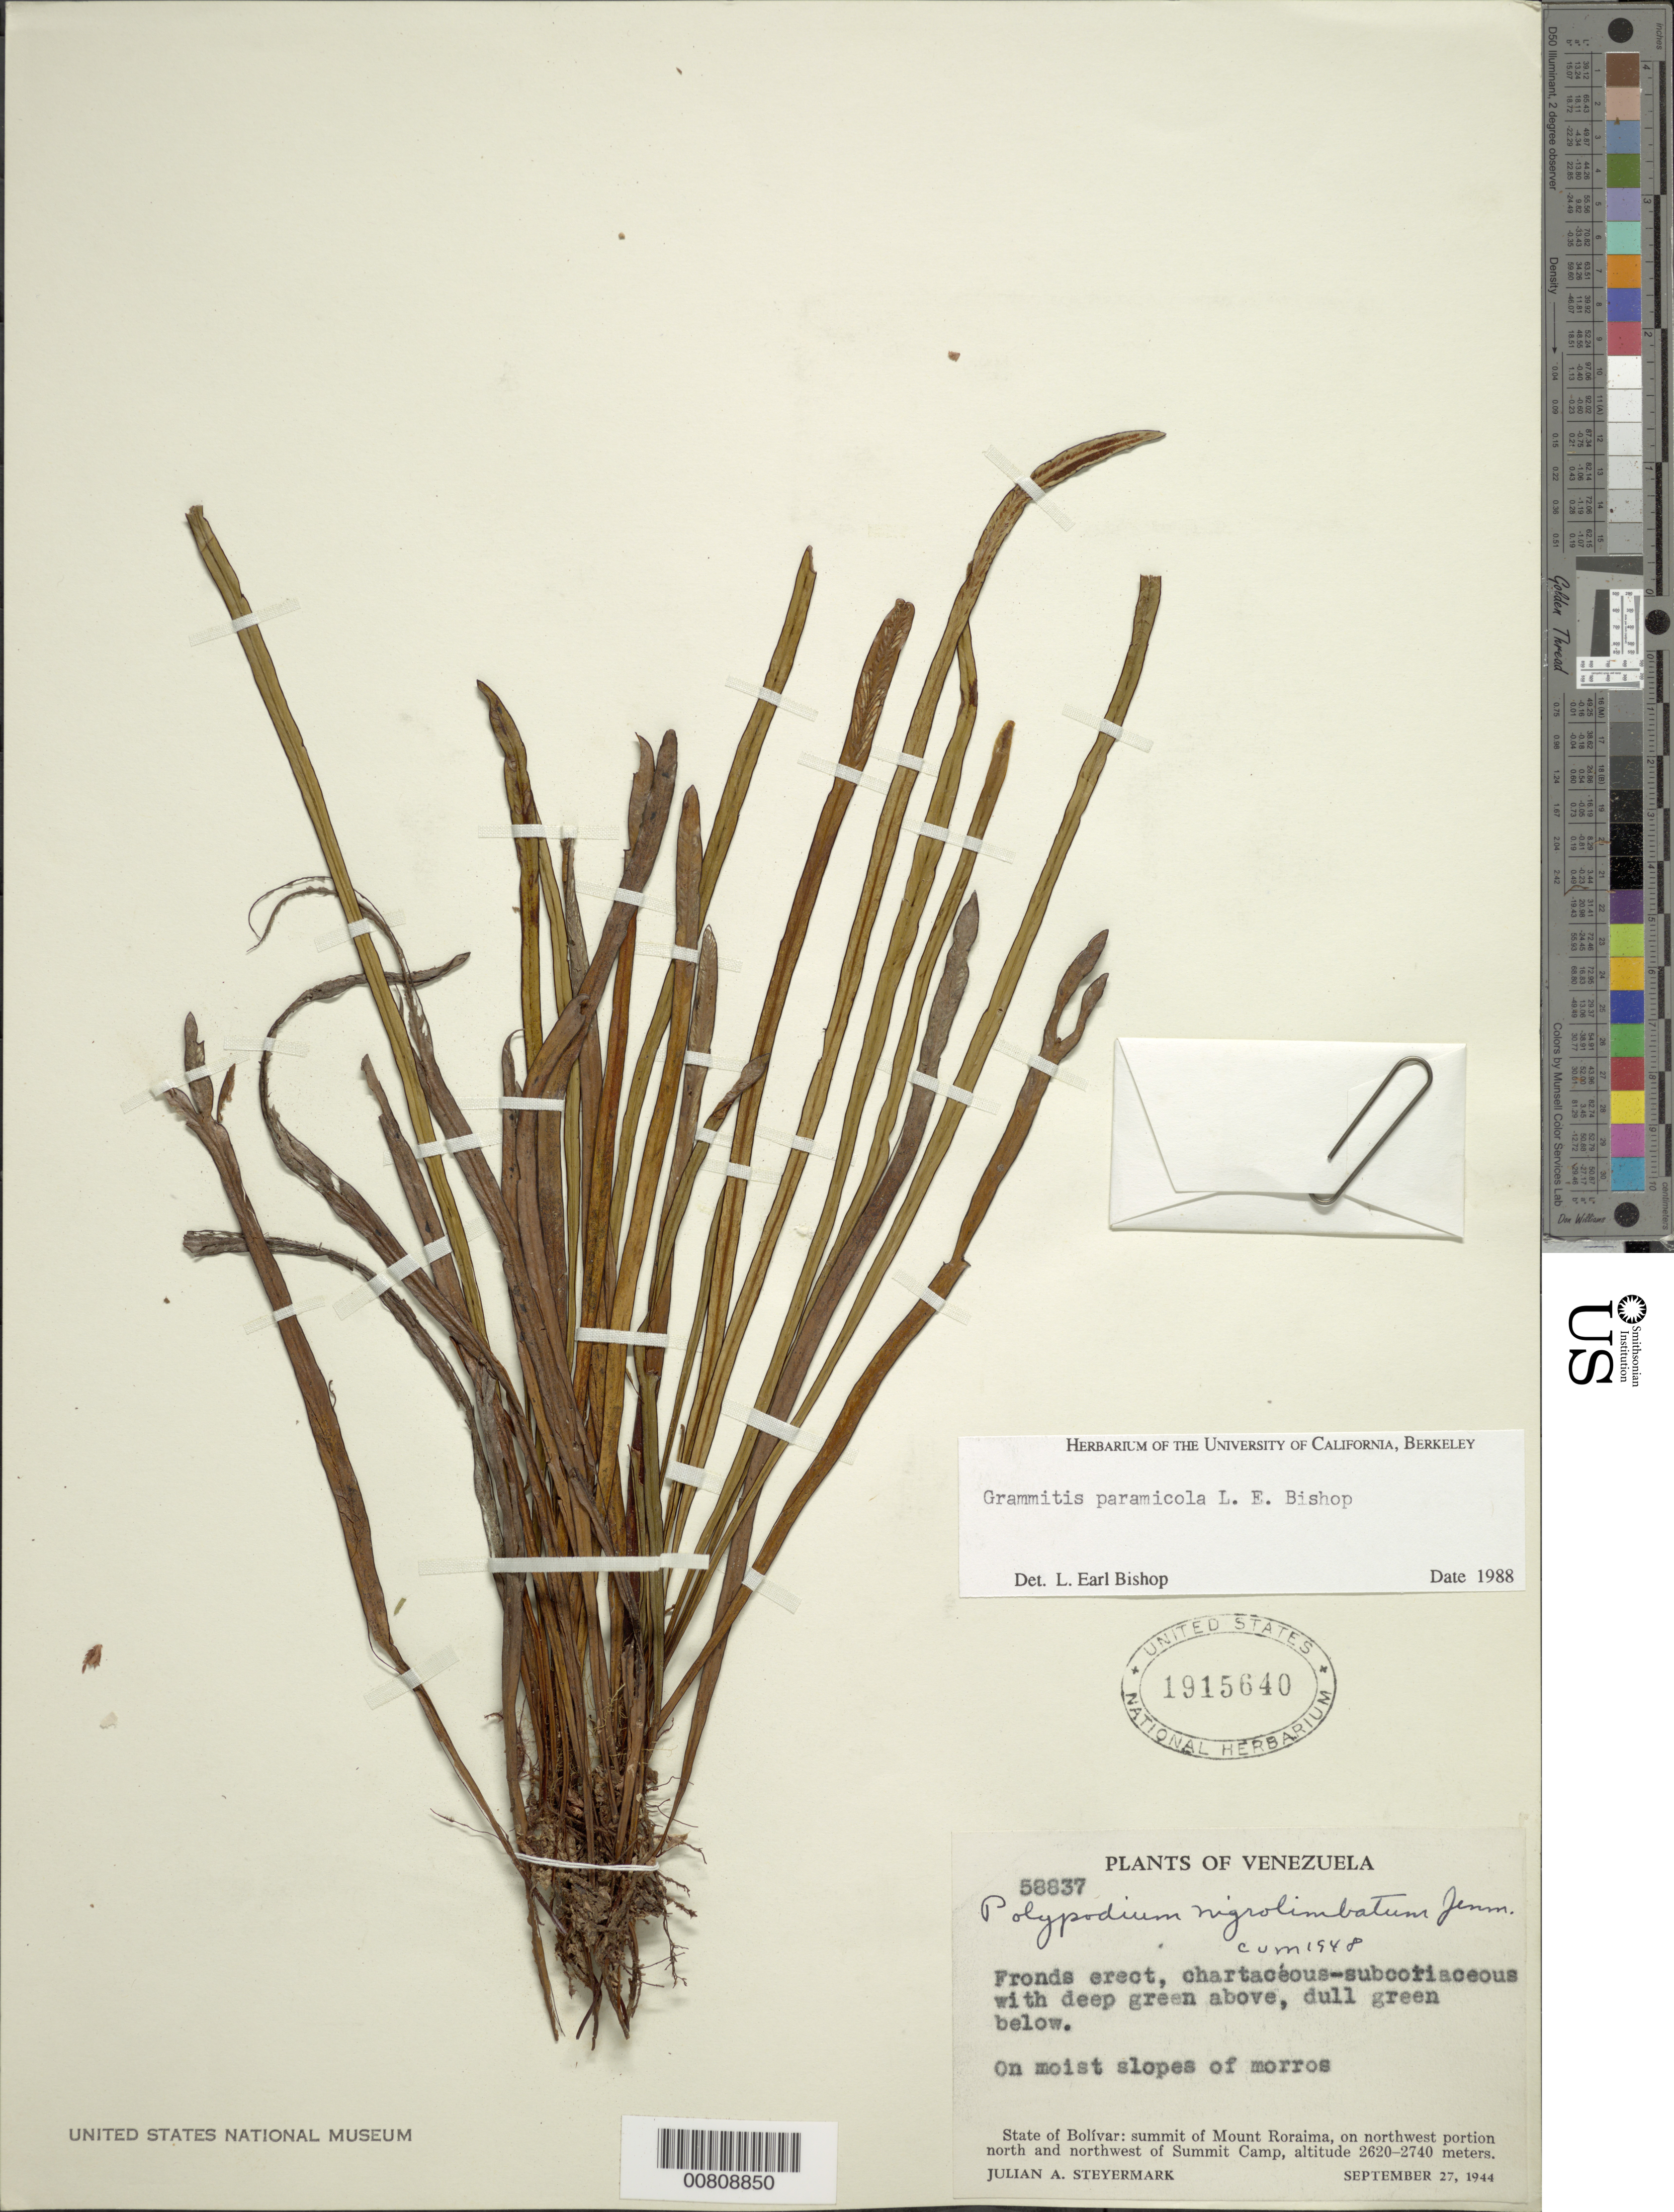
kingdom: Plantae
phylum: Tracheophyta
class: Polypodiopsida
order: Polypodiales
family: Polypodiaceae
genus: Grammitis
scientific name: Grammitis paramicola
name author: L.E. Bishop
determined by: Bishop, L. E.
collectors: J. Steyermark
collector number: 58837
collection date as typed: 27-Sep-44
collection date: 1944-09-27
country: Venezuela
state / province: Bolívar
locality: Mt. Roraima, summit, on northwest portion, north and northwest of Summit Camp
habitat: Moist slopes of morros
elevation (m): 2620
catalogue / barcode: US 1915640